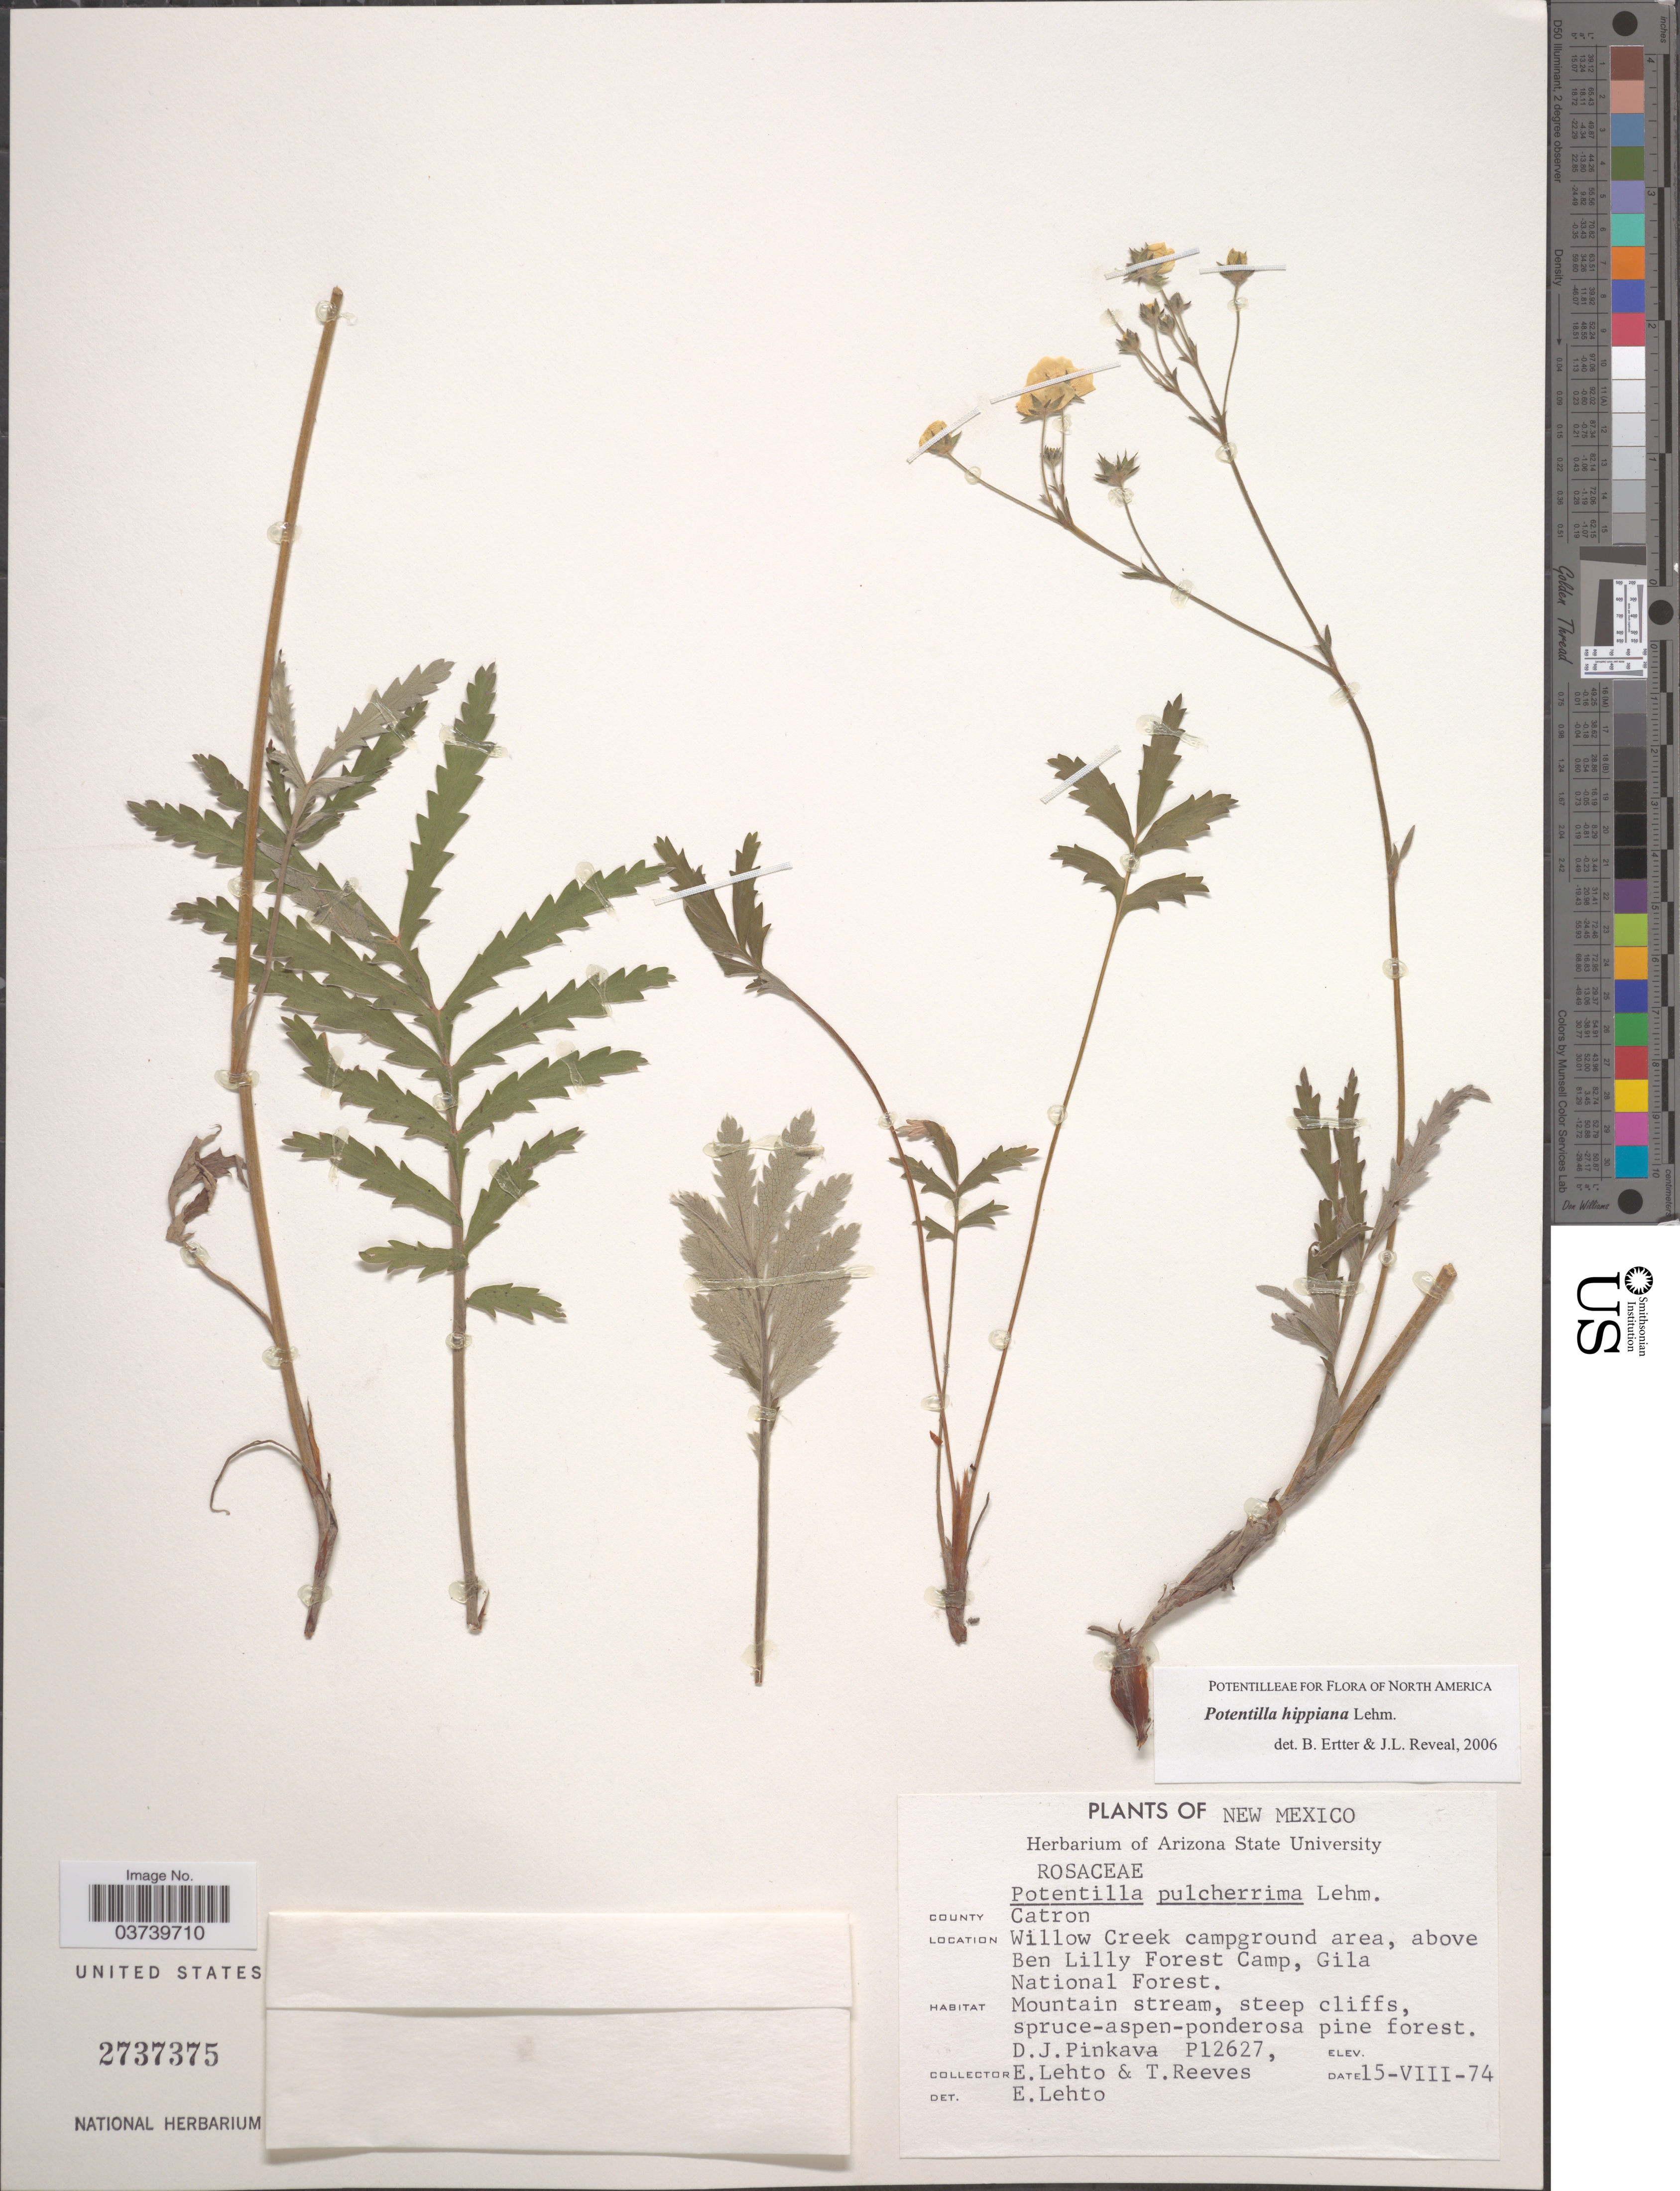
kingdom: Plantae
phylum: Tracheophyta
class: Magnoliopsida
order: Rosales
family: Rosaceae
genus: Potentilla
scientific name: Potentilla hippiana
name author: Lehm.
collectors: D. J. Pinkava, E. Lehto & T. Reeves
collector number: P12627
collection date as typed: Transcribed d/m/y: 15/8/74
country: United States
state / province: New Mexico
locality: County Catron, Willow Creek campground area, above Ben Lilly Forest Camp, Gila National Forest.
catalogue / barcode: US 2737375